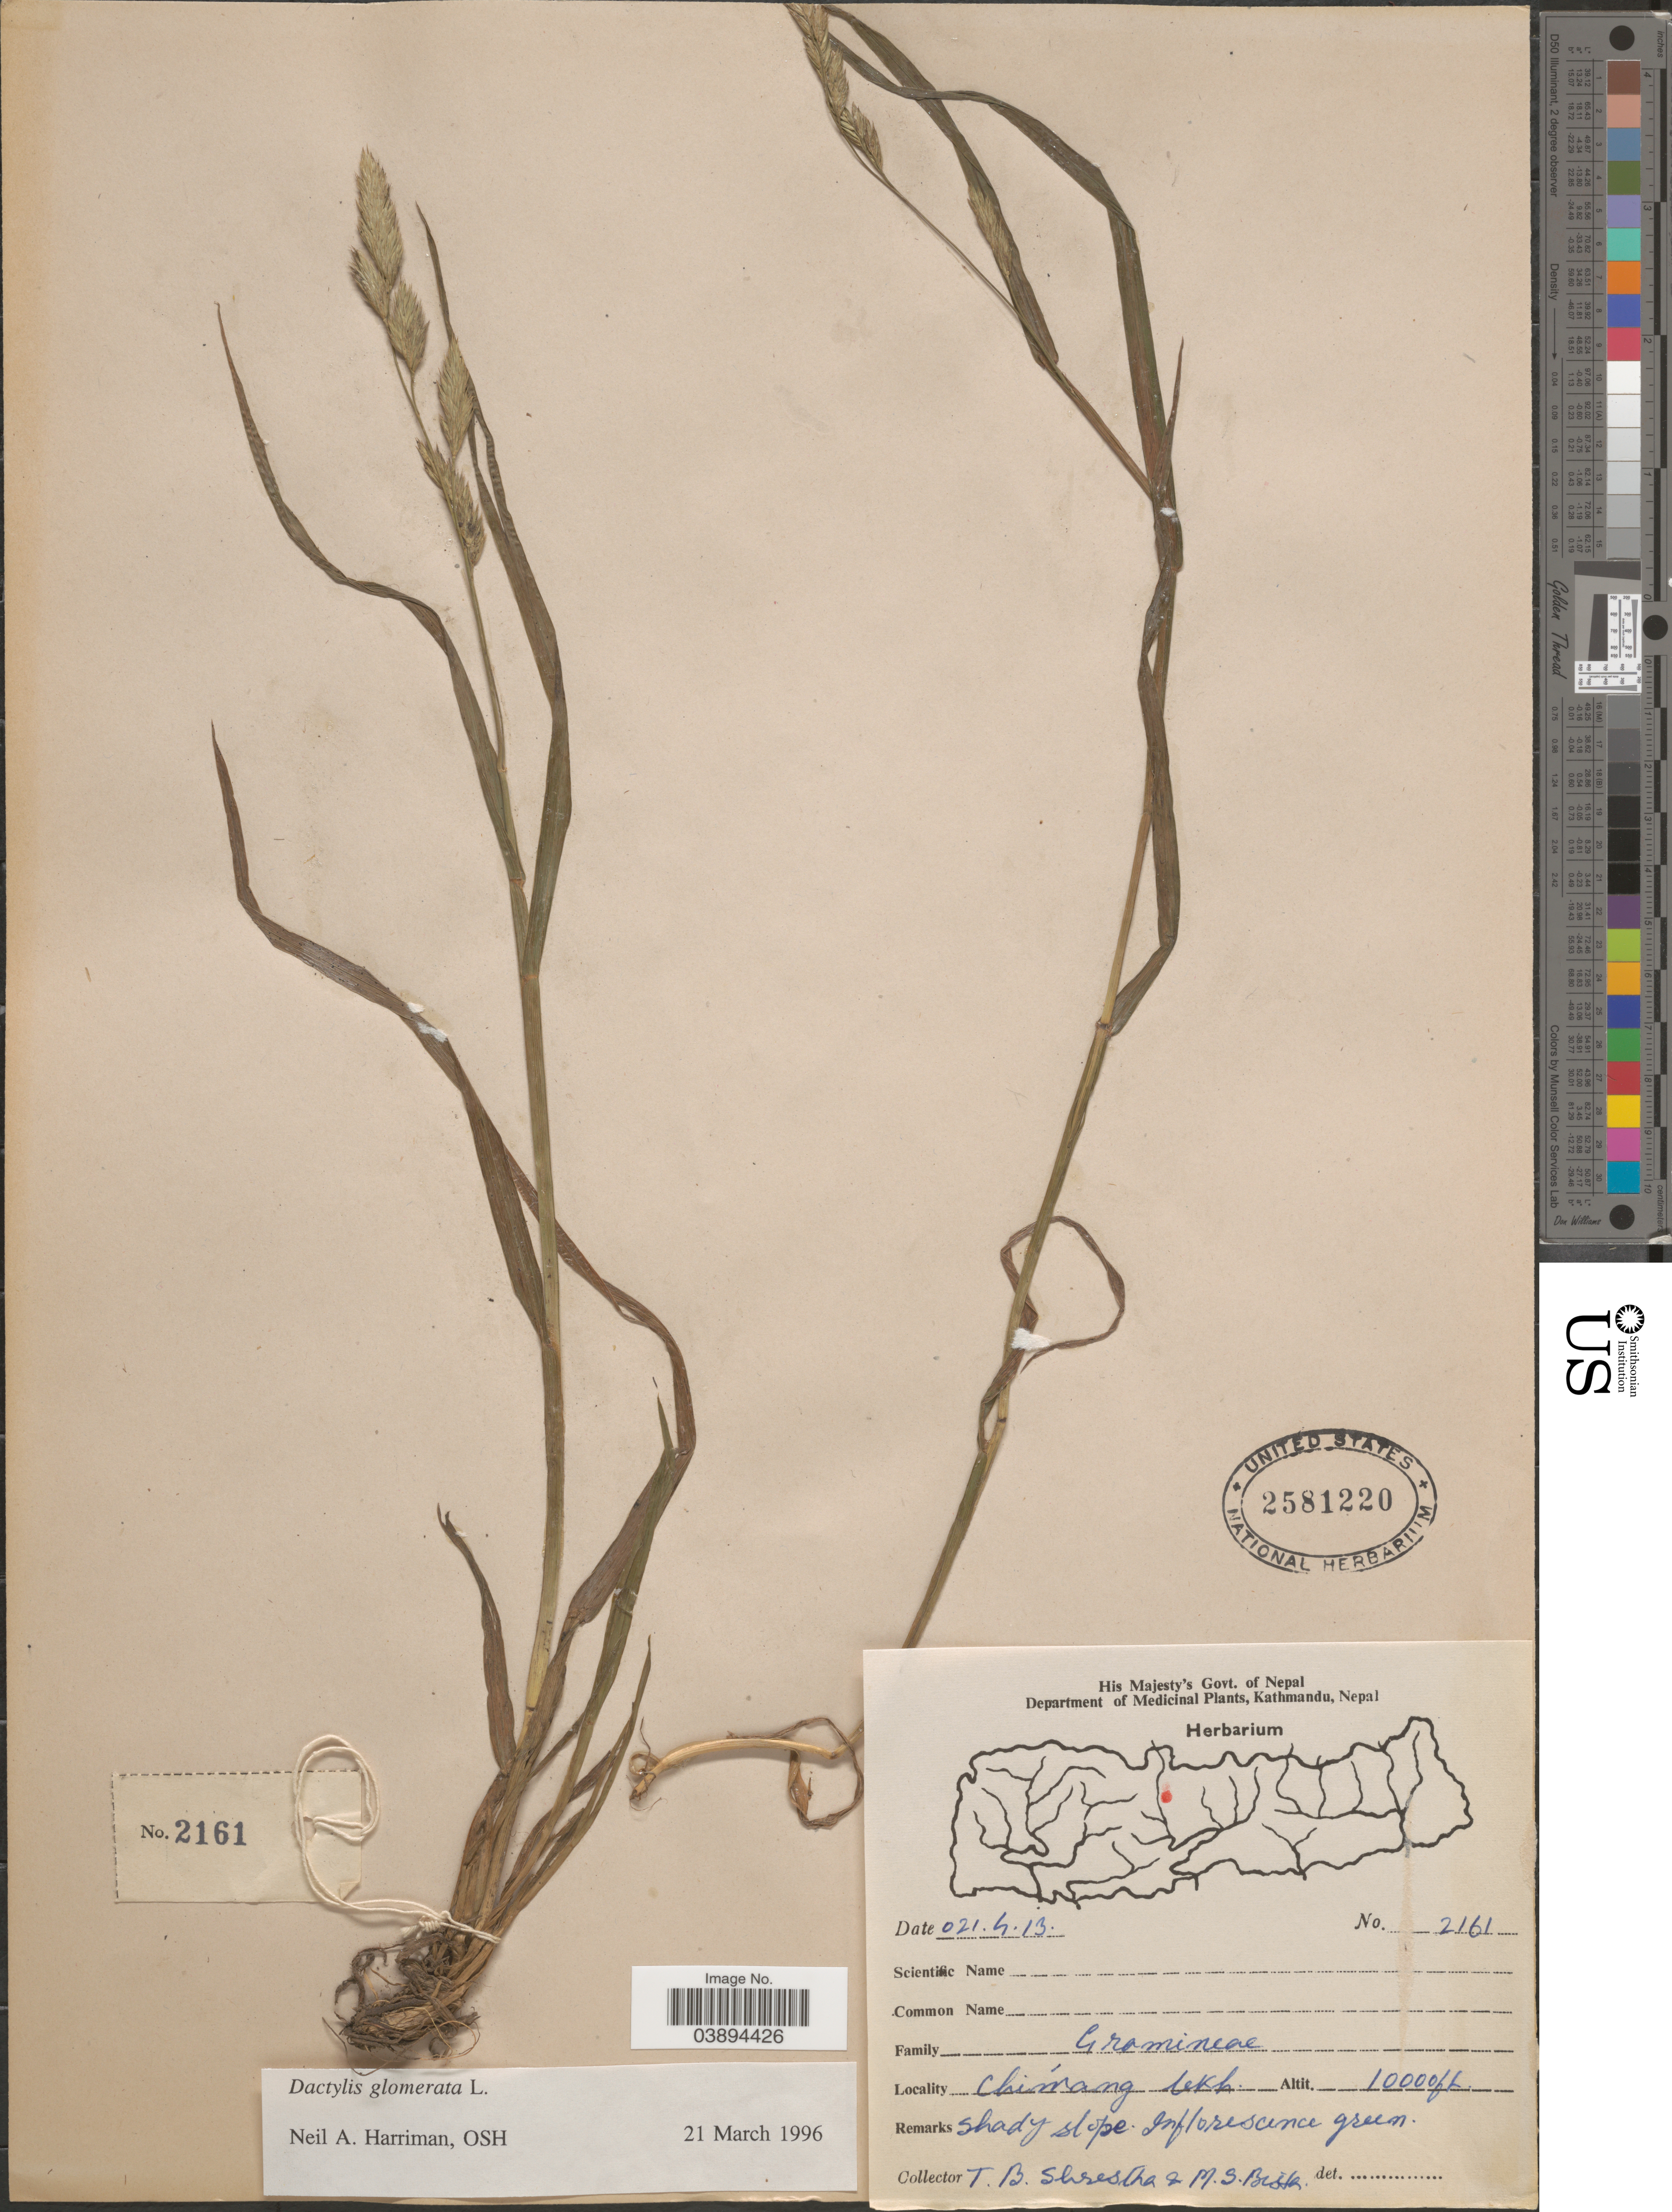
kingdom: Plantae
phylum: Tracheophyta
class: Liliopsida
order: Poales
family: Poaceae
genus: Dactylis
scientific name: Dactylis glomerata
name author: L.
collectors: T. B. Shrestha & M. Bista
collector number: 2161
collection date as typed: Transcribed d/m/y: 21/4/13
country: Nepal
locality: Chímang Lekh. [interpreted]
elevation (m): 3048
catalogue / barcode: US 2581220